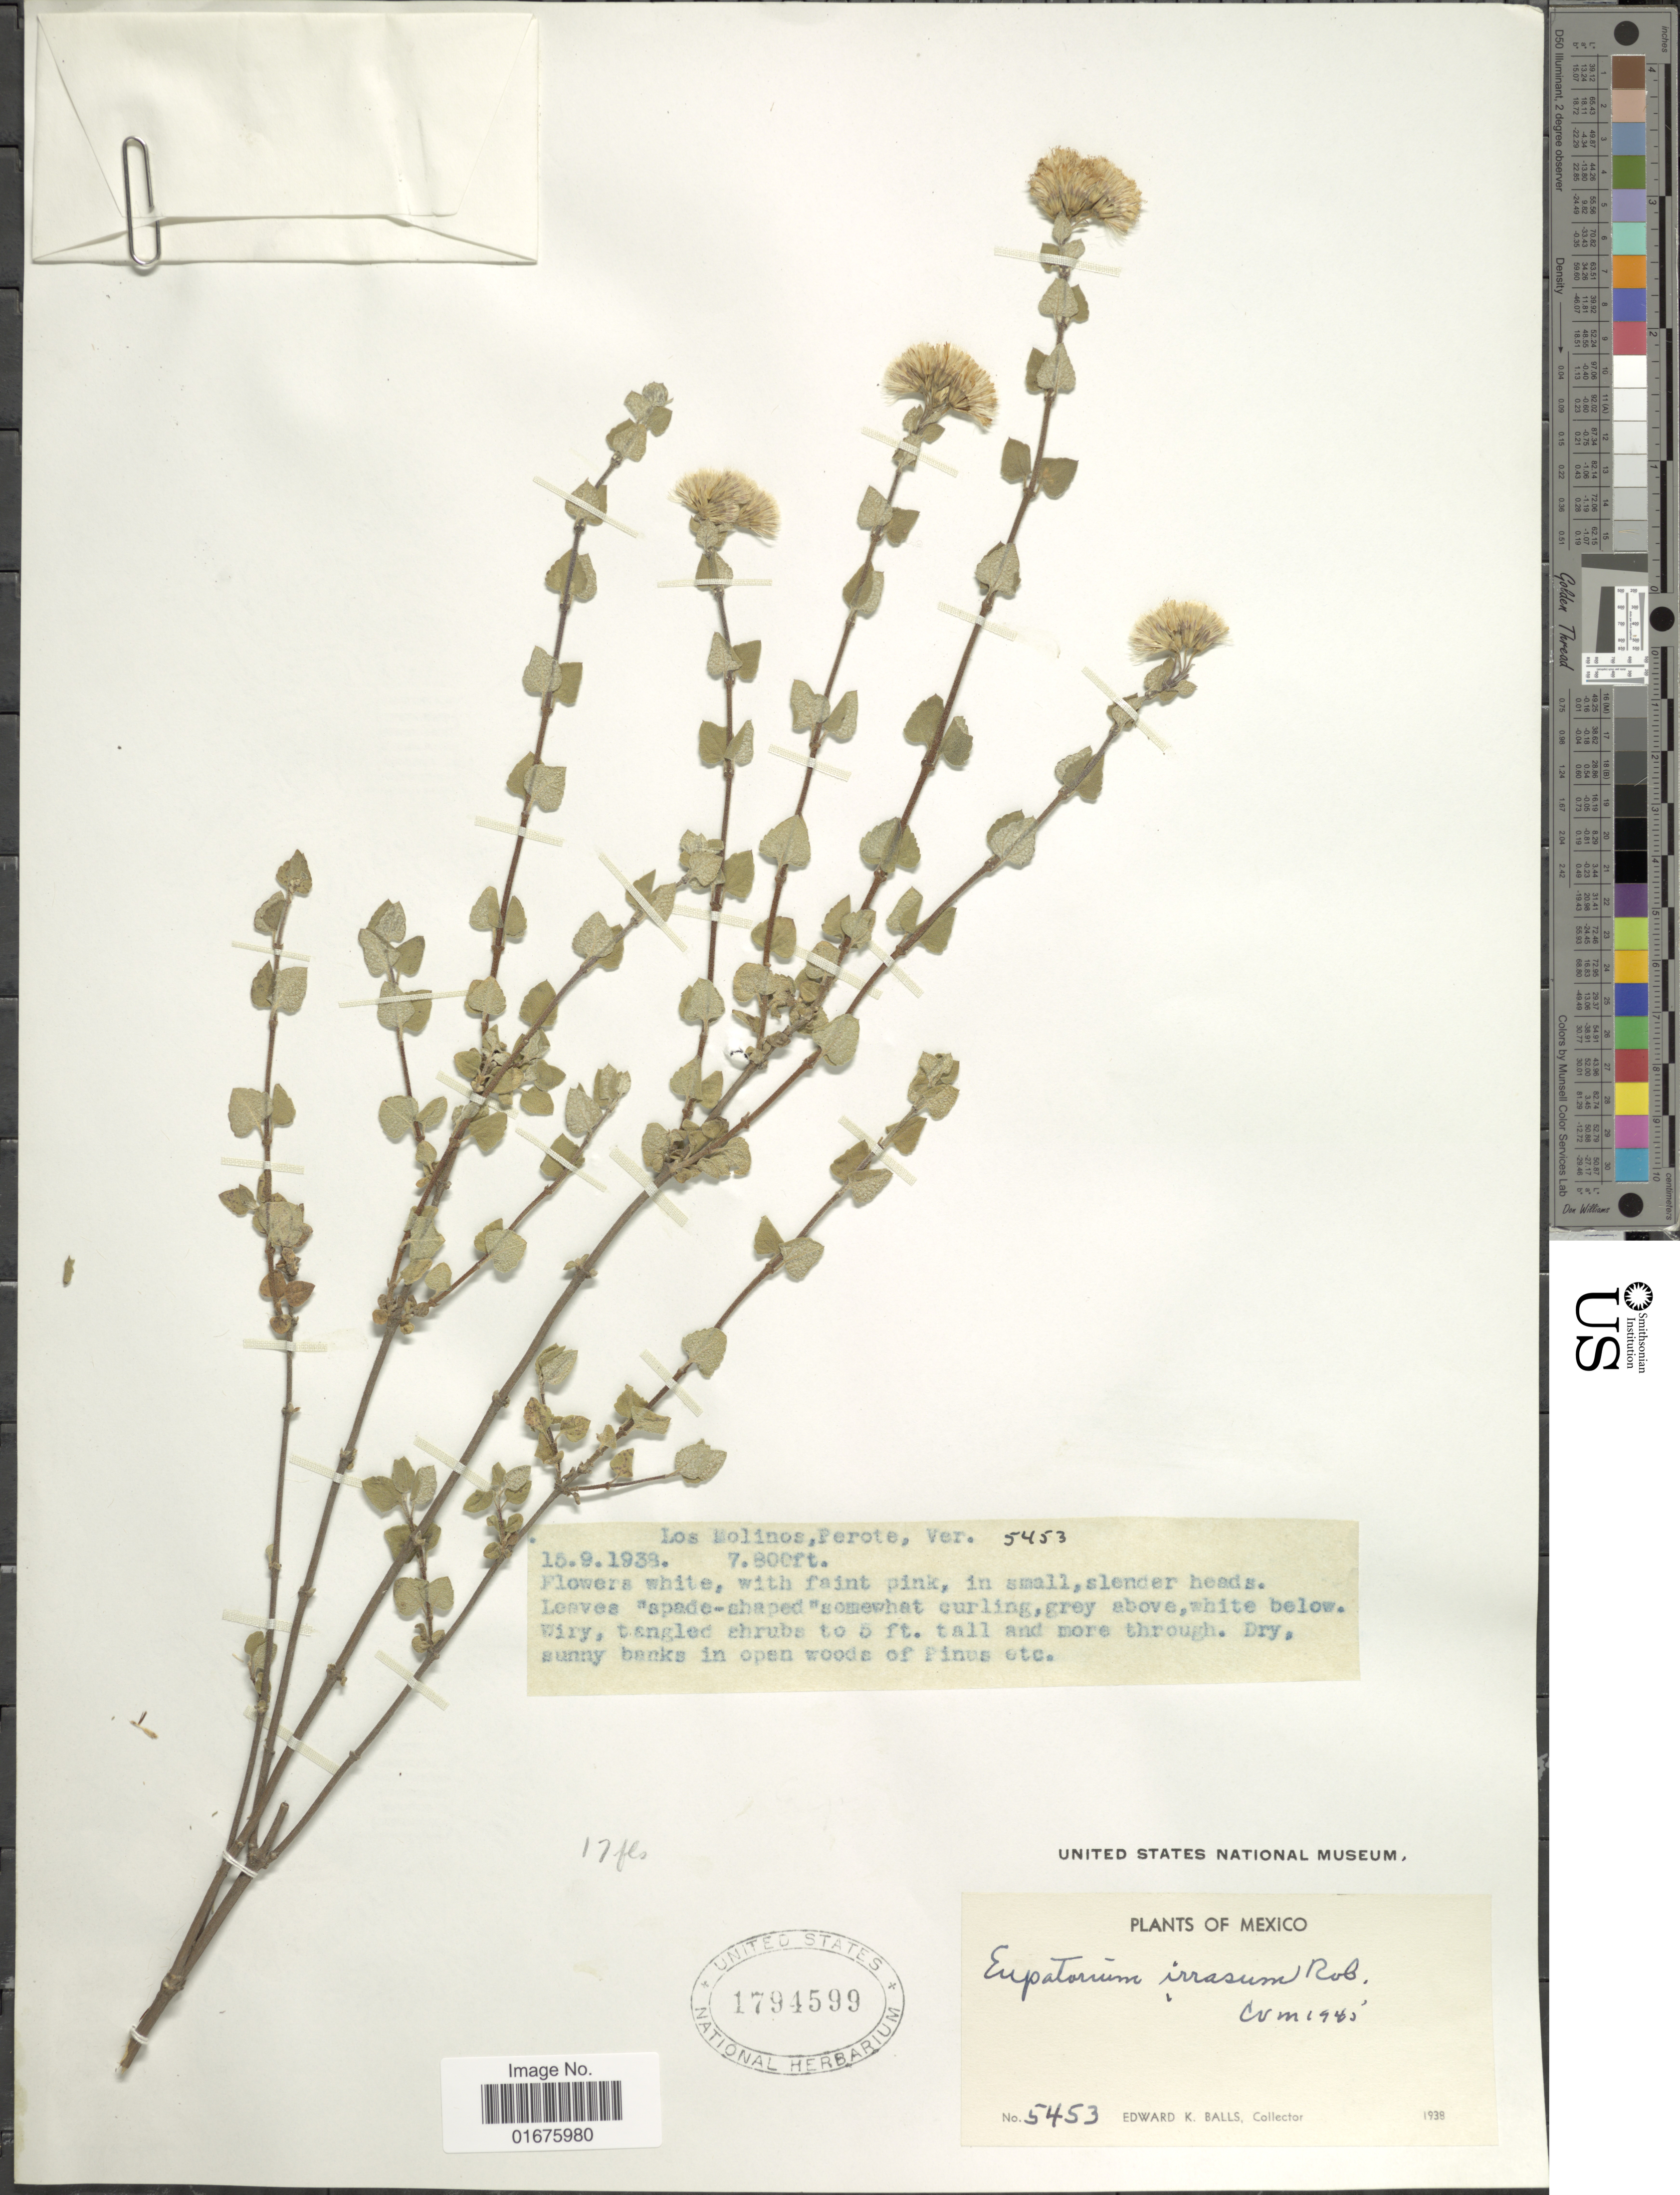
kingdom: Plantae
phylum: Tracheophyta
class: Magnoliopsida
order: Asterales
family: Asteraceae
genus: Ageratina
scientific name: Ageratina irrasa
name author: (B.L. Rob.) R.M. King & H. Rob.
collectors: E. K. Balls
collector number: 5453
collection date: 1938-09-15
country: Mexico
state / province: Veracruz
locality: Los Molinos, Perote, dry sunny banks in open woods of Pinus etc.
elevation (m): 2377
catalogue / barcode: US 1794599